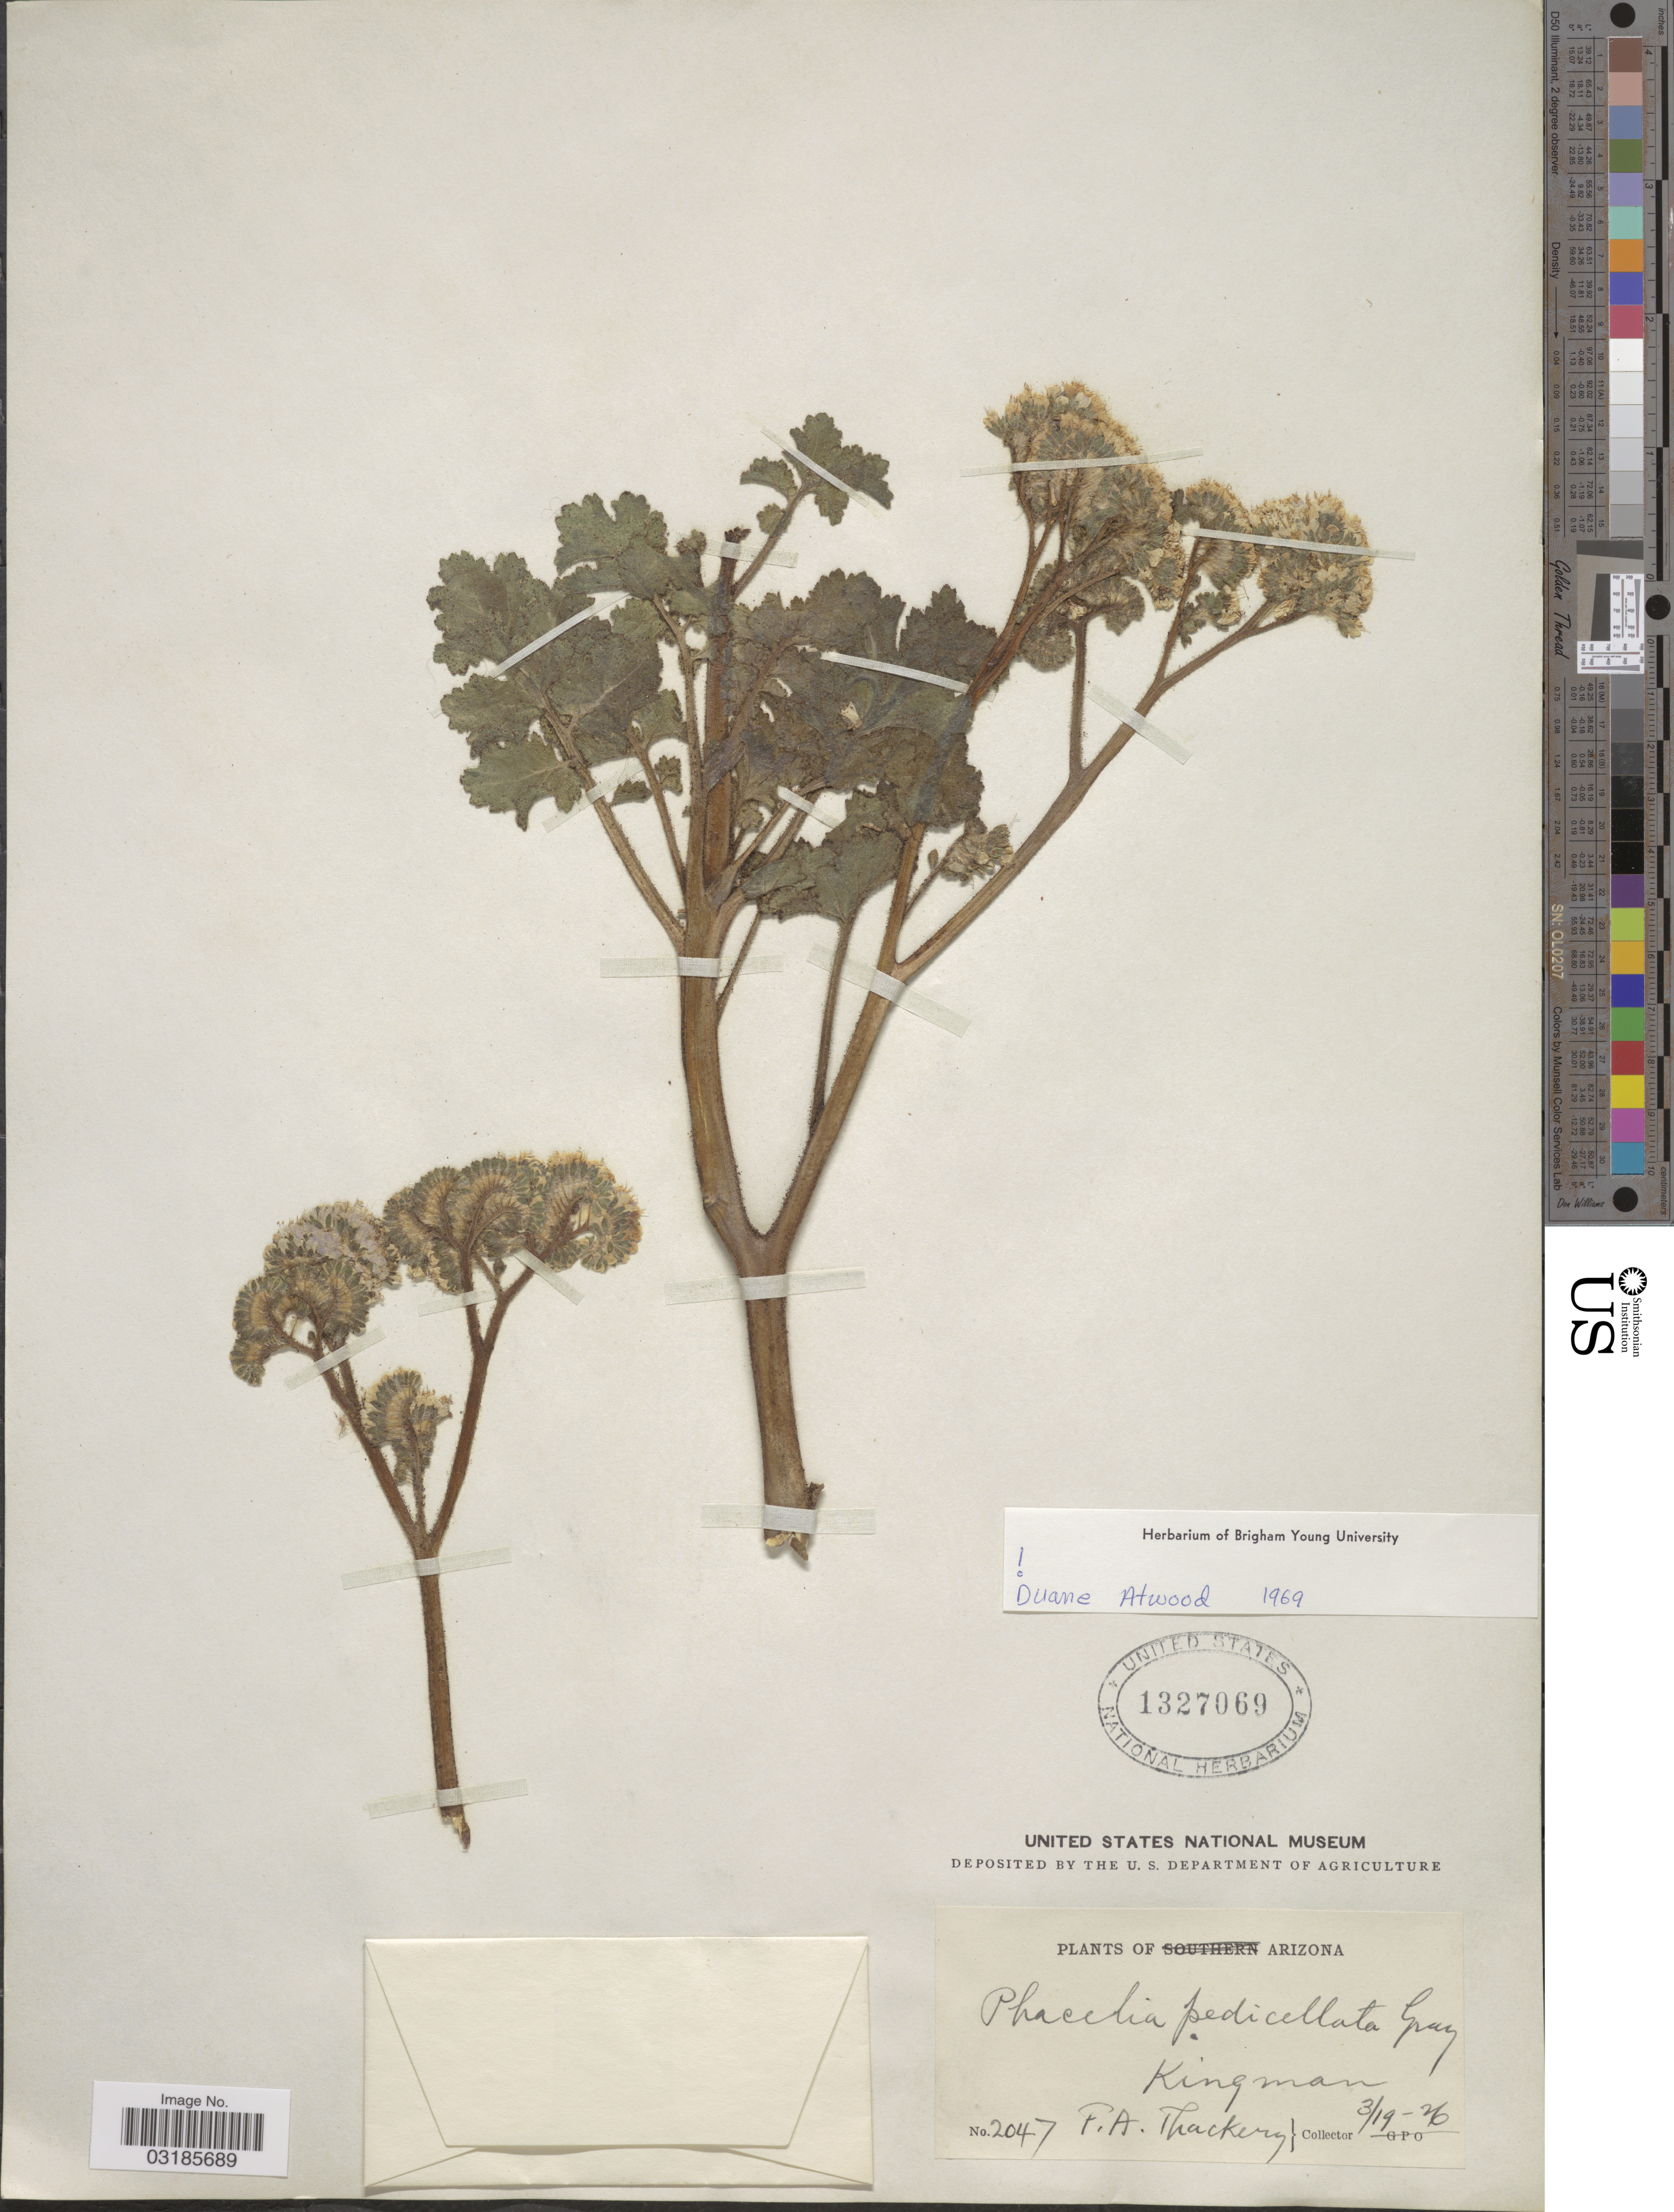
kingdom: Plantae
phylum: Tracheophyta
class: Magnoliopsida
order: Boraginales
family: Hydrophyllaceae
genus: Phacelia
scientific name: Phacelia pedicellata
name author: A. Gray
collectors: F. Thackery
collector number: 2047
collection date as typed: Transcribed d/m/y: 19/3/26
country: United States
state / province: Arizona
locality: Kingman.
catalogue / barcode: US 1327069